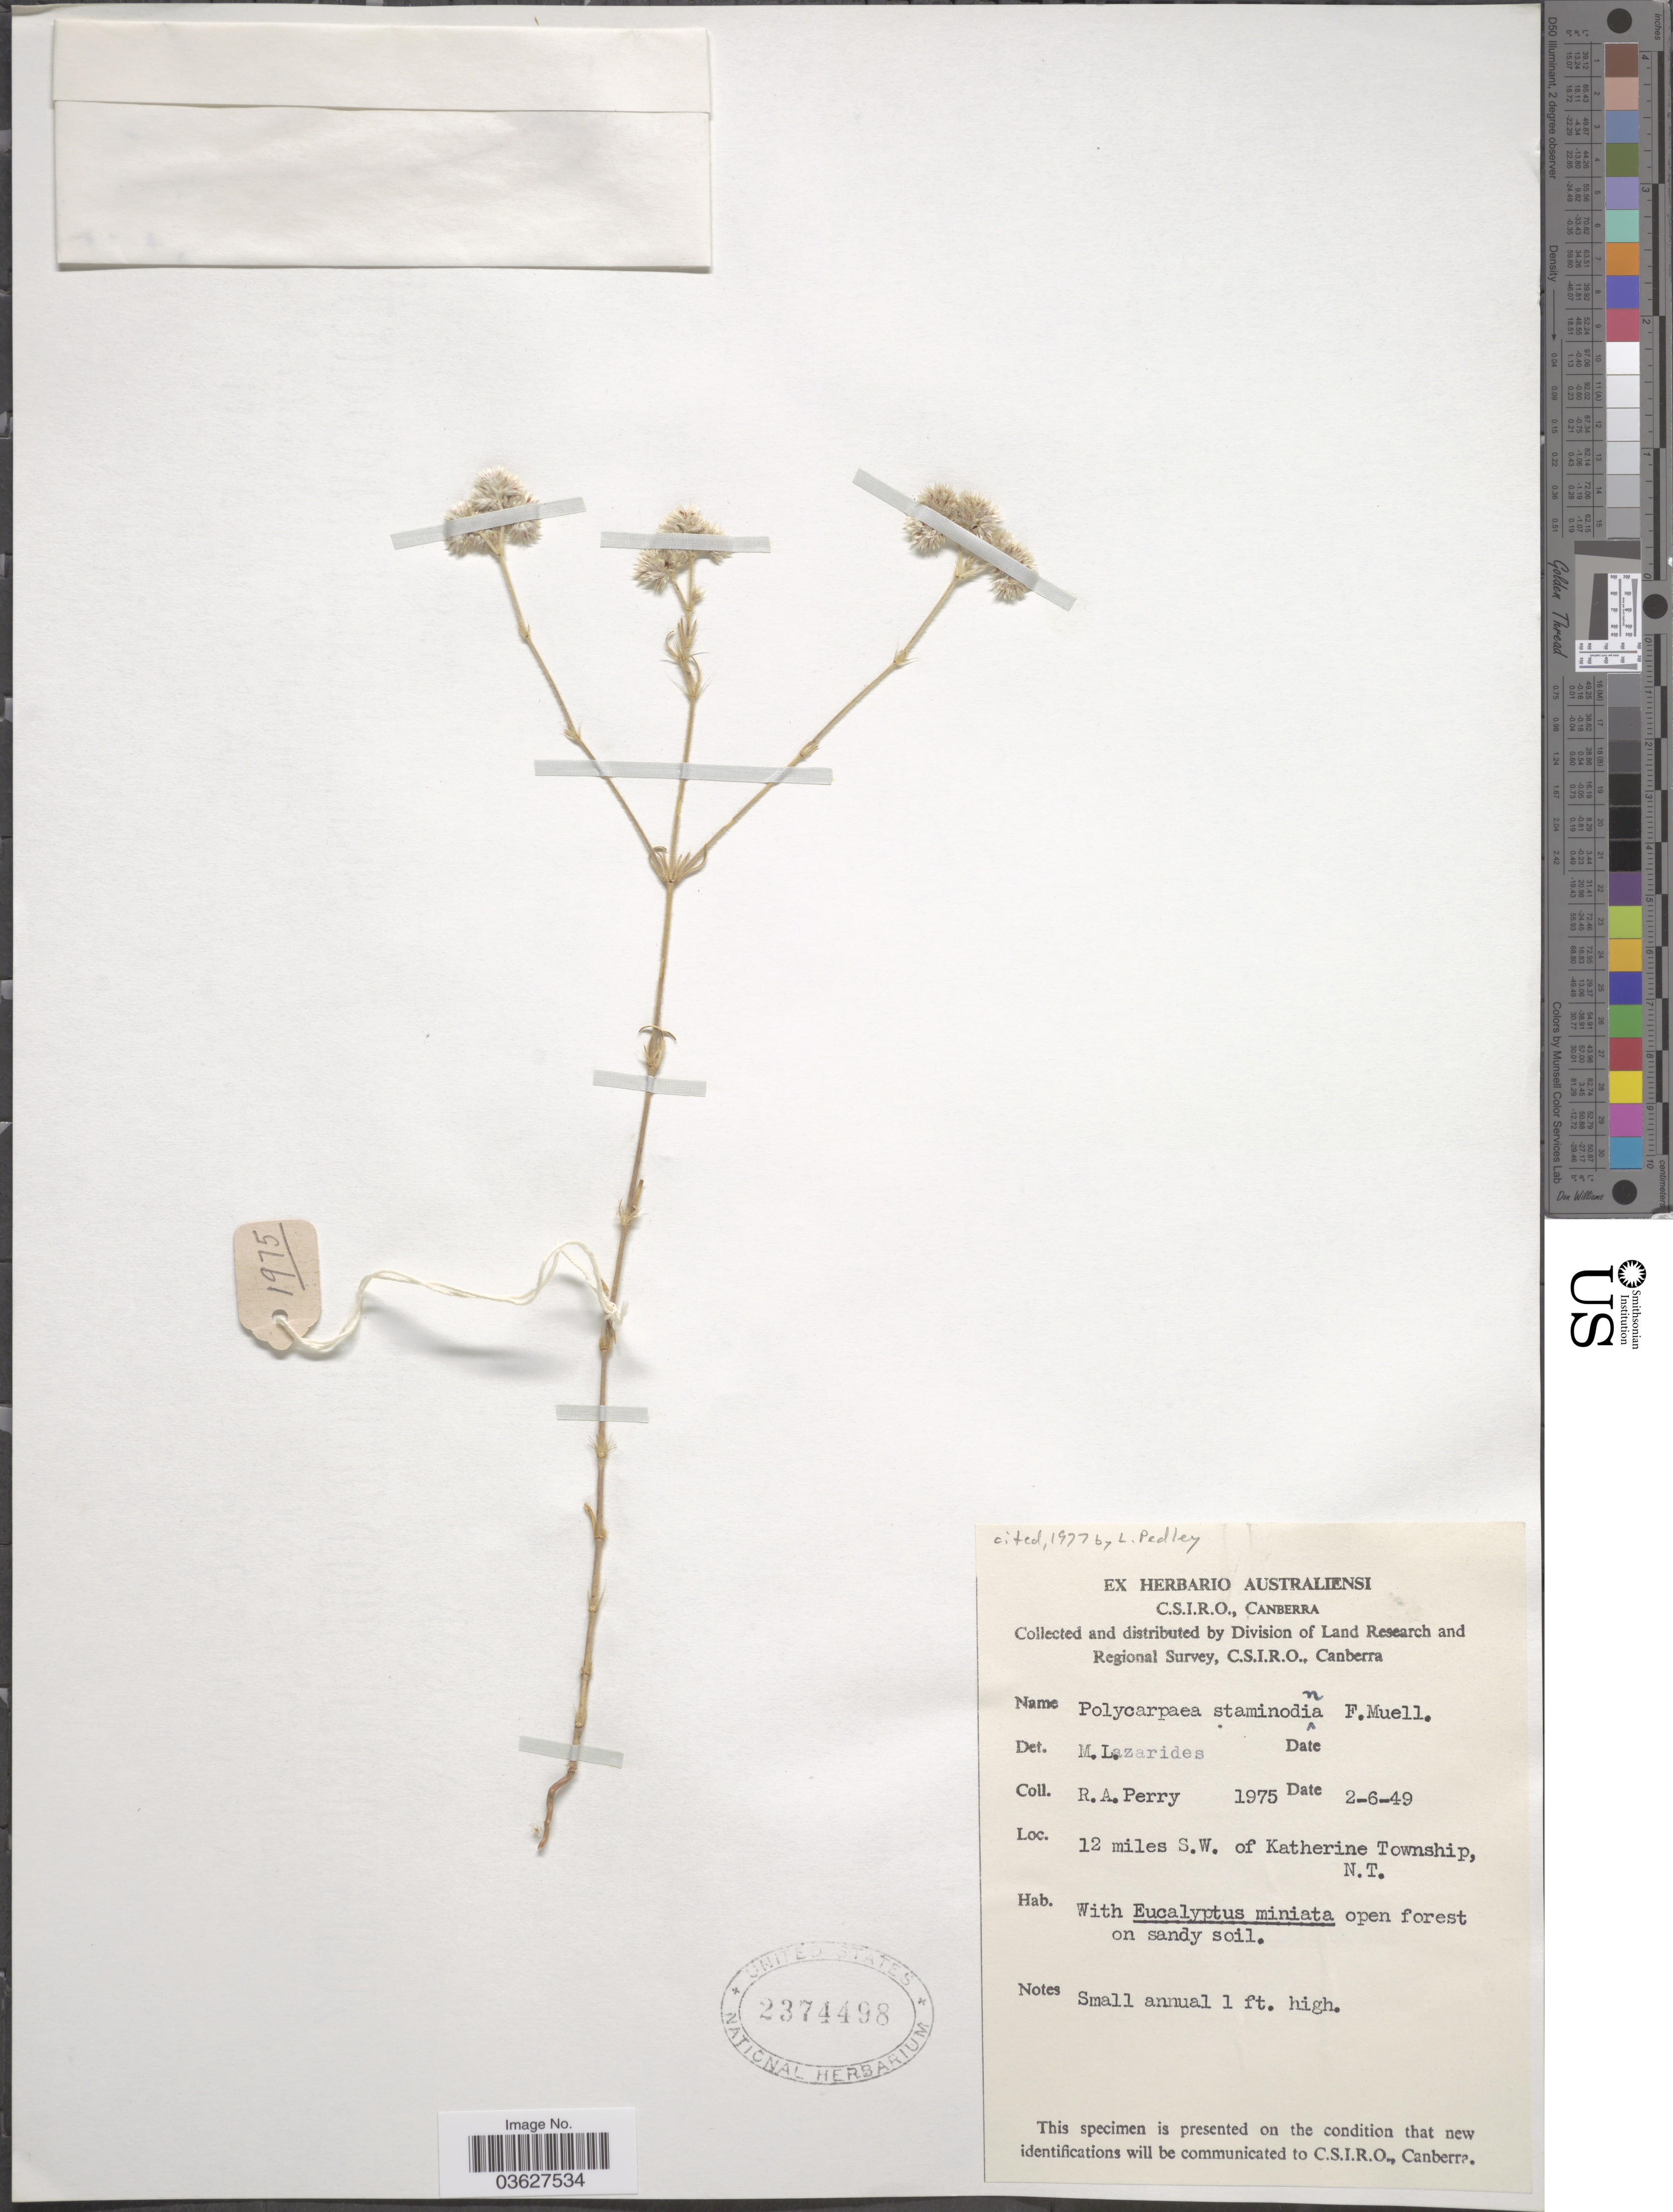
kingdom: Plantae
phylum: Tracheophyta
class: Magnoliopsida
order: Caryophyllales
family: Caryophyllaceae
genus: Polycarpaea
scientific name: Polycarpaea staminodina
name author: F. Muell.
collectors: Perry, R. A.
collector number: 1975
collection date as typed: Transcribed d/m/y: 2/6/49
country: Australia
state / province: Northern Territory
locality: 12 miles S.W. of Katherine Township.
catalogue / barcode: US 2374498